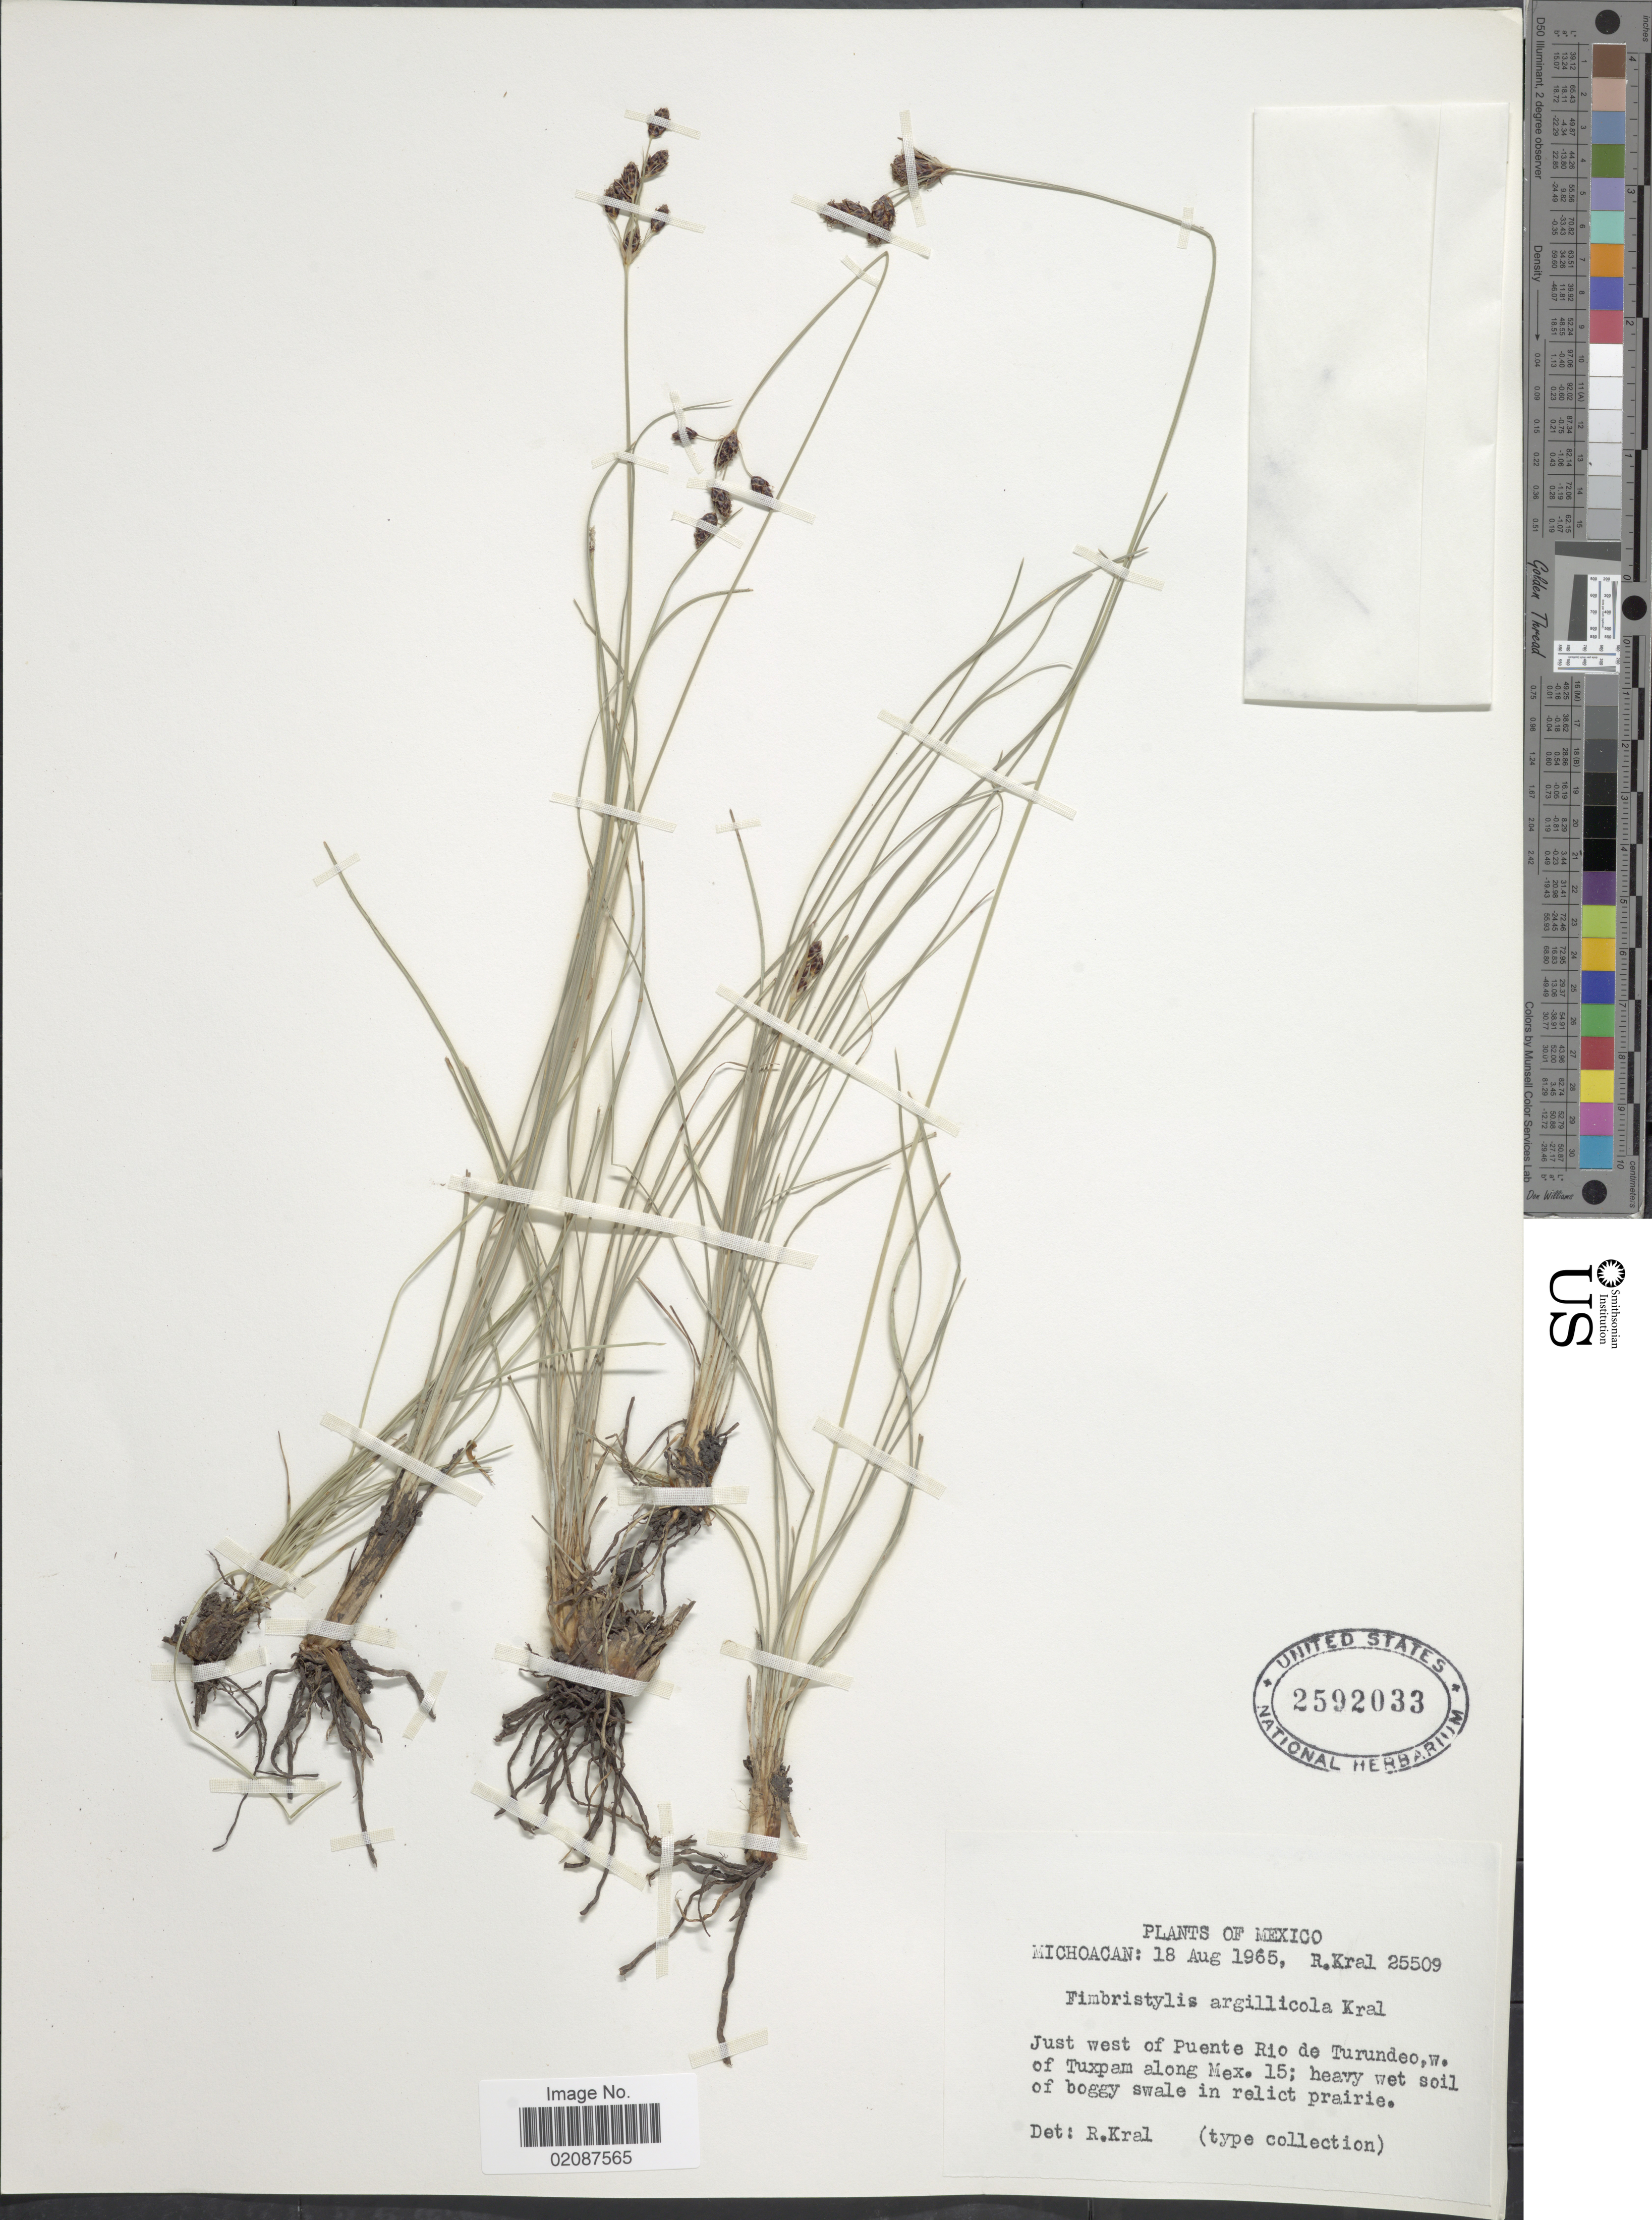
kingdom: Plantae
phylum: Tracheophyta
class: Liliopsida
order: Poales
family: Cyperaceae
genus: Fimbristylis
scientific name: Fimbristylis argillicola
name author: Kral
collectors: R. Kral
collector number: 25509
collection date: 1965-08-18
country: Mexico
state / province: Michoacán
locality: Michoacan, Just west of Puente Rio de Turundeo, w. of Tuxpam along Mex. 15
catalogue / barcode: US 2592033